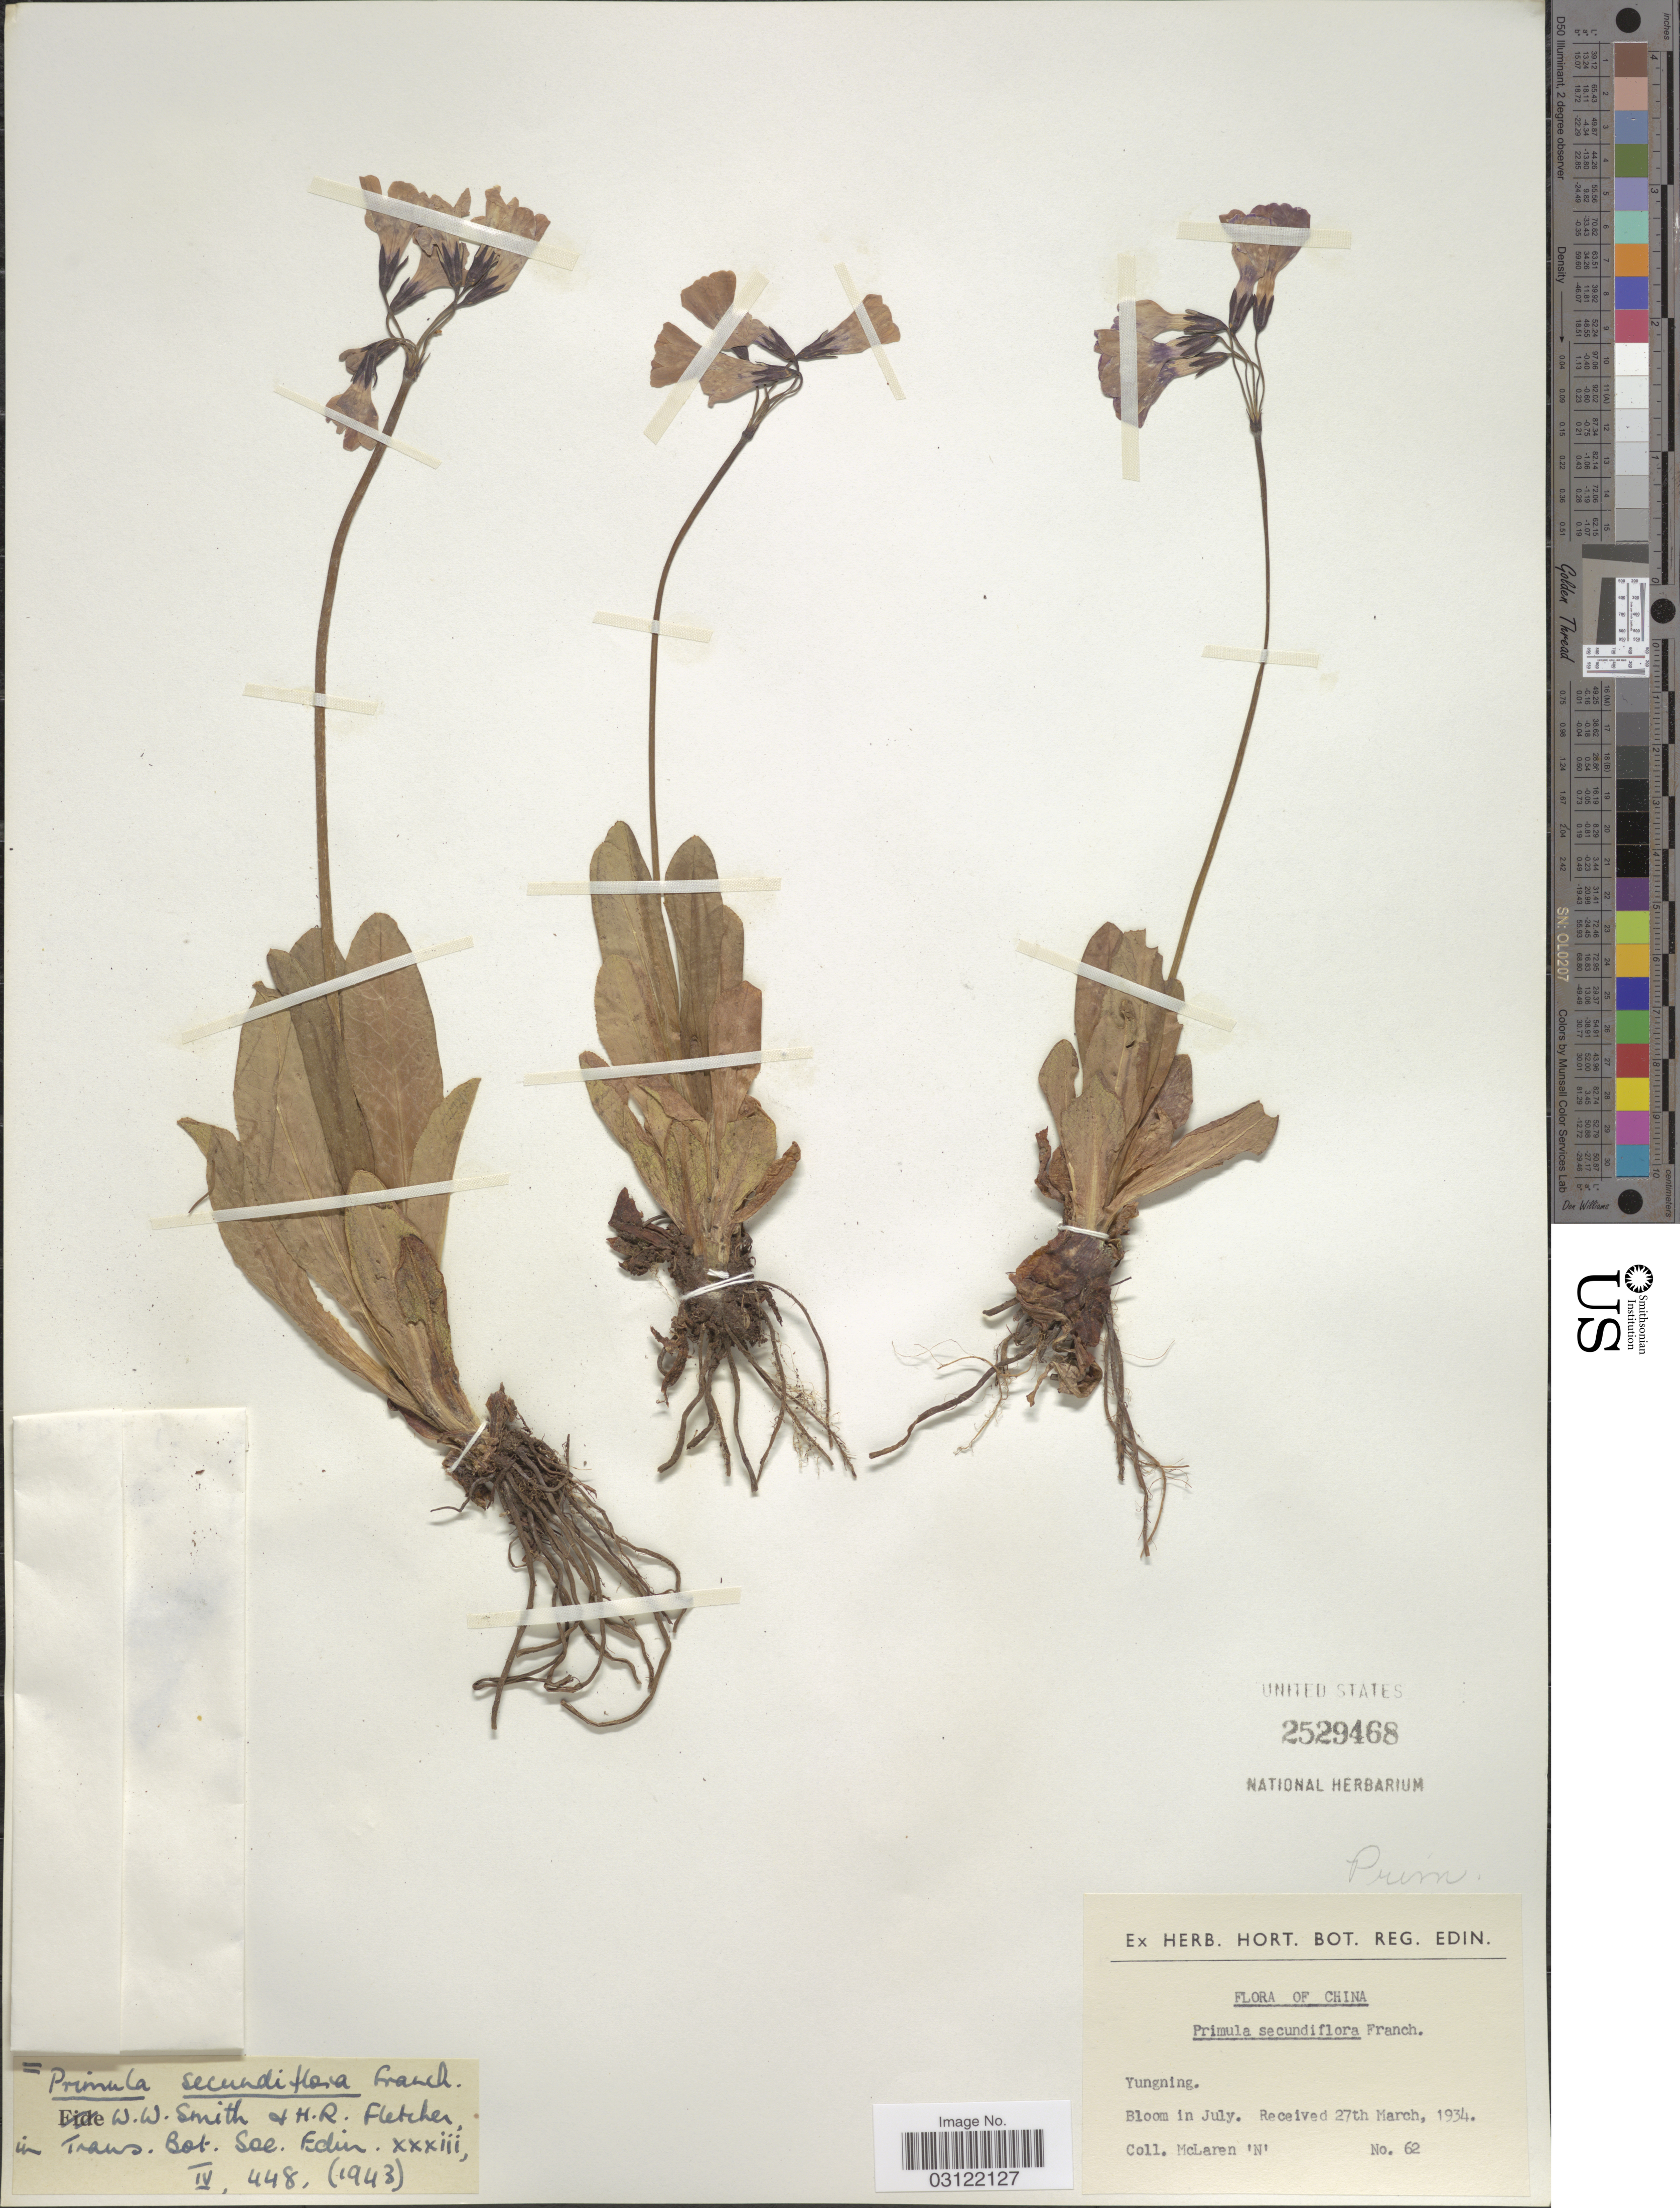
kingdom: Plantae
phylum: Tracheophyta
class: Magnoliopsida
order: Ericales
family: Primulaceae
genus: Primula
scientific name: Primula secundiflora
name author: Franch.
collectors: McLaren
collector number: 62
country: China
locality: Yungning.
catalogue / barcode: US 2529468